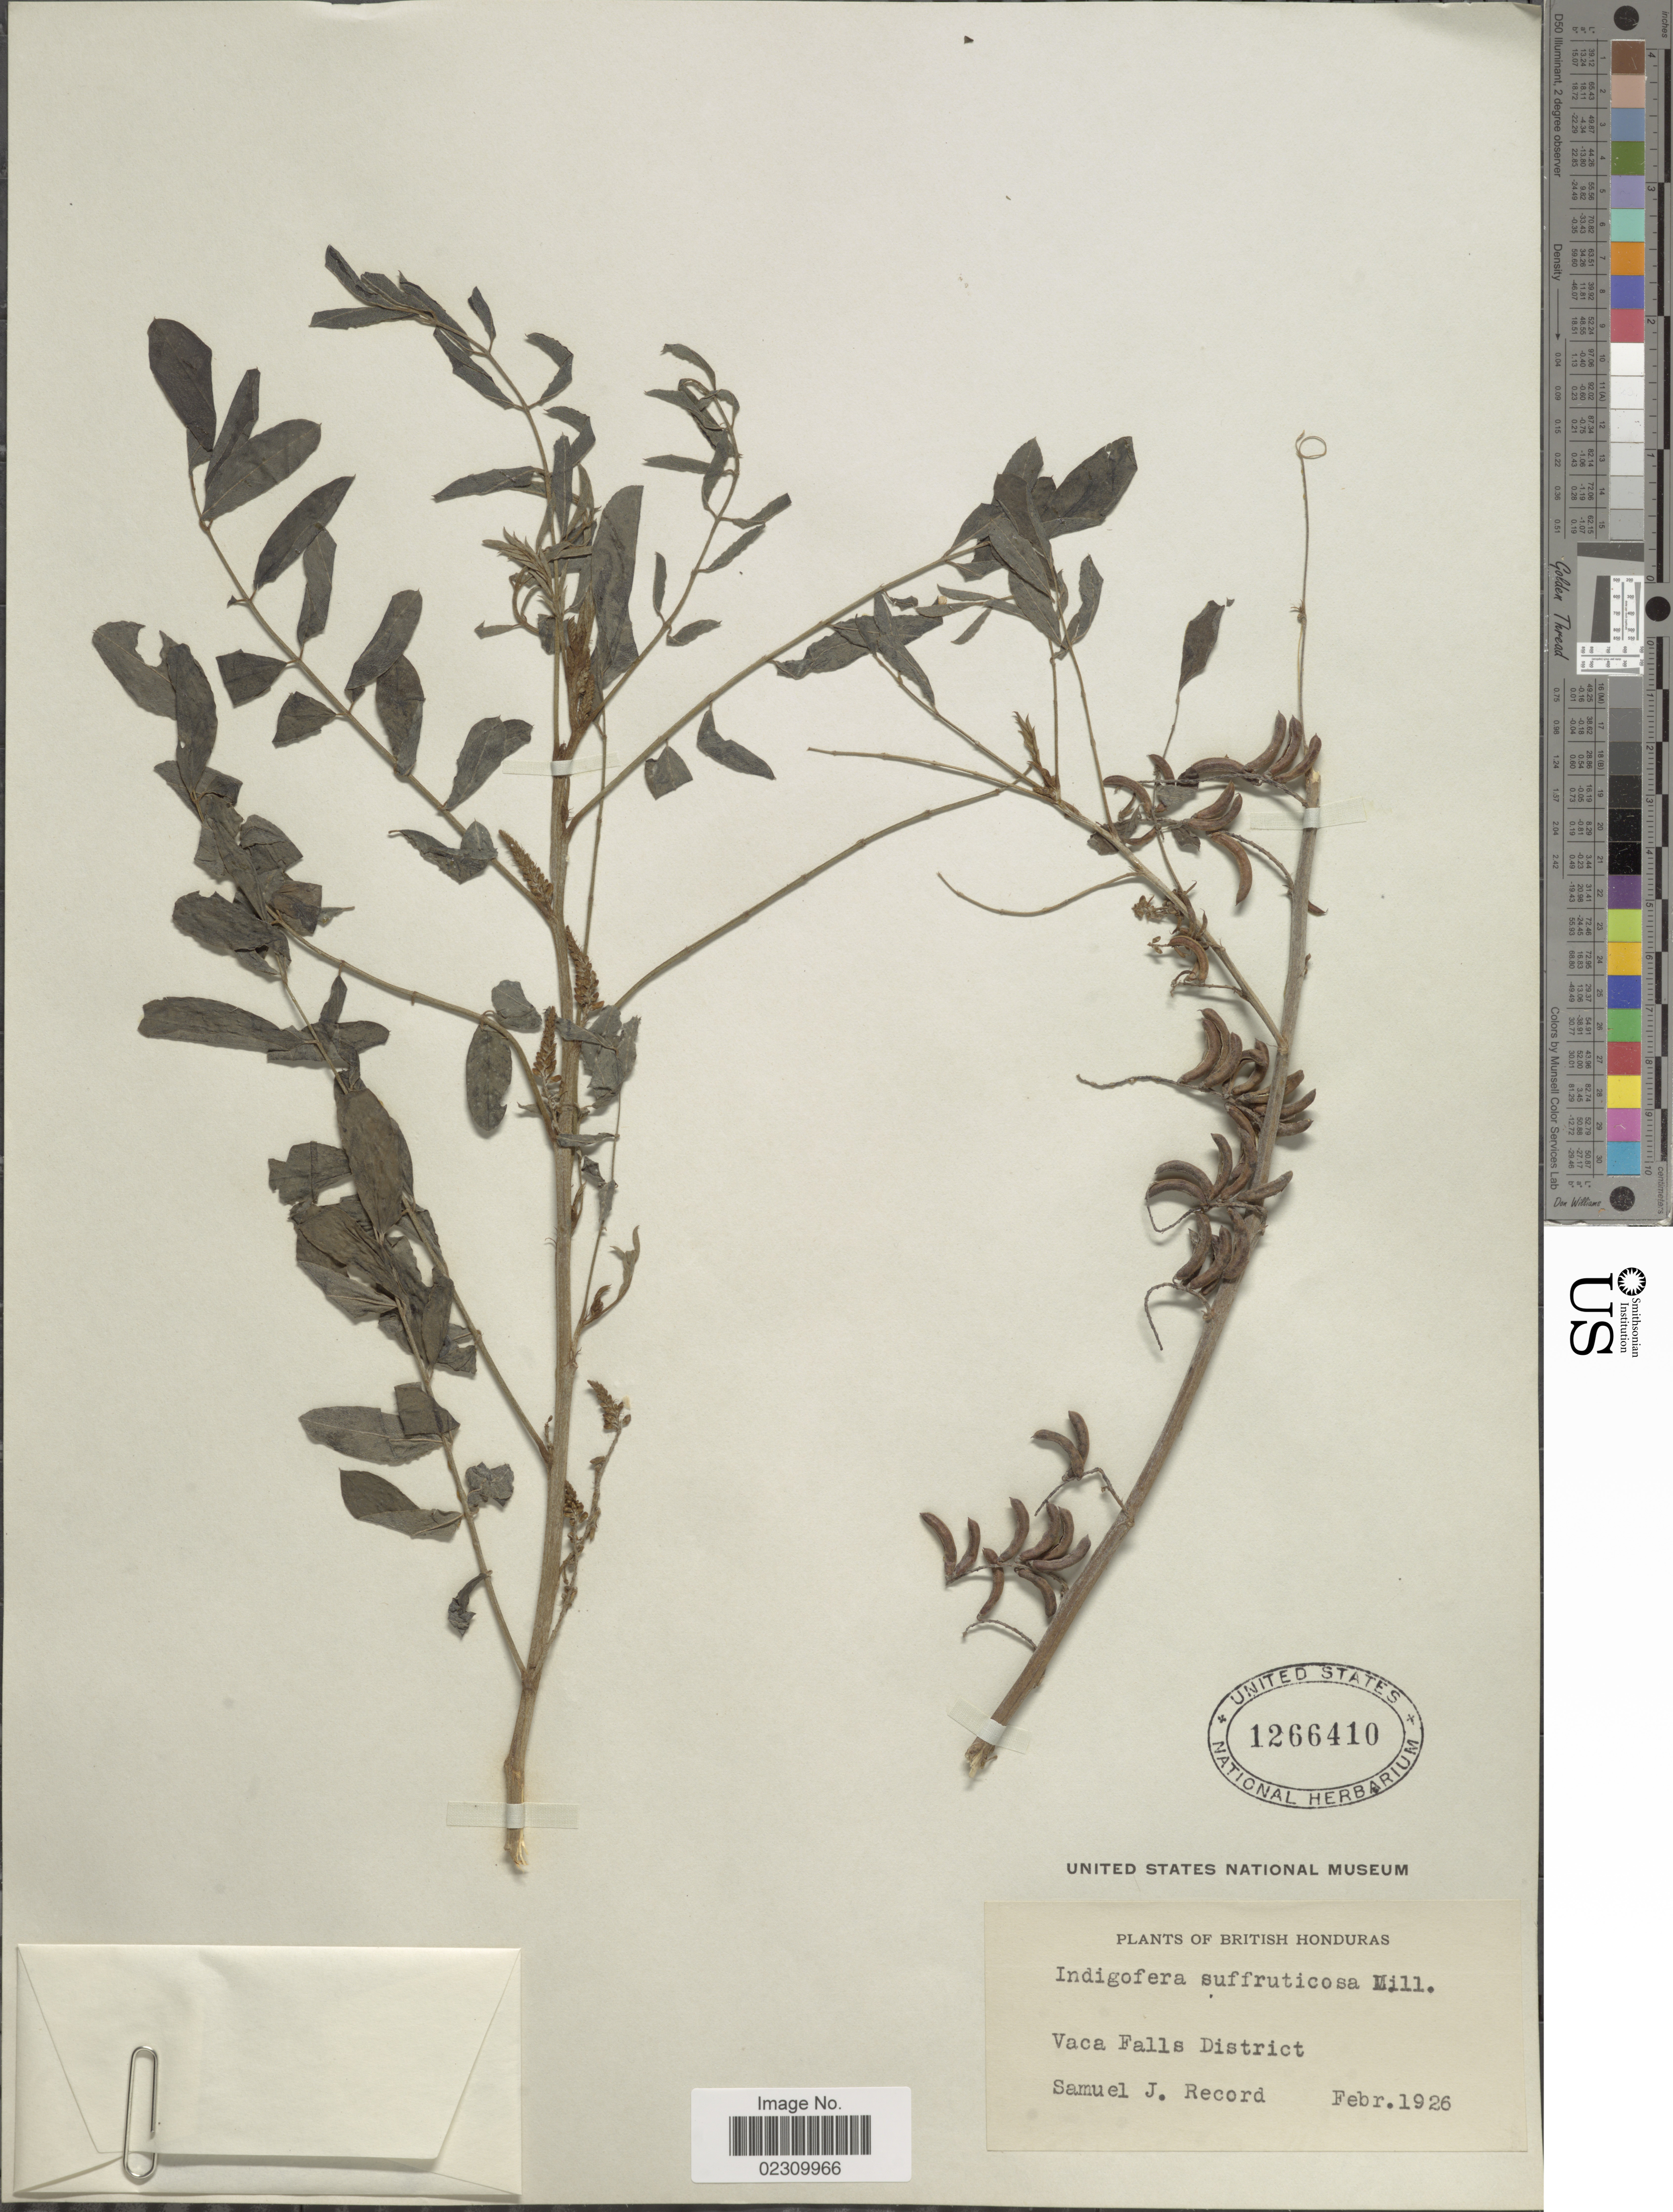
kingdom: Plantae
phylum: Tracheophyta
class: Magnoliopsida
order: Fabales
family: Fabaceae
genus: Indigofera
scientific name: Indigofera suffruticosa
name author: Mill.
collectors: S. J. Record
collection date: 1926-02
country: Belize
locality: British Honduras, Vaca Falls District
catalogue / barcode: US 1266410